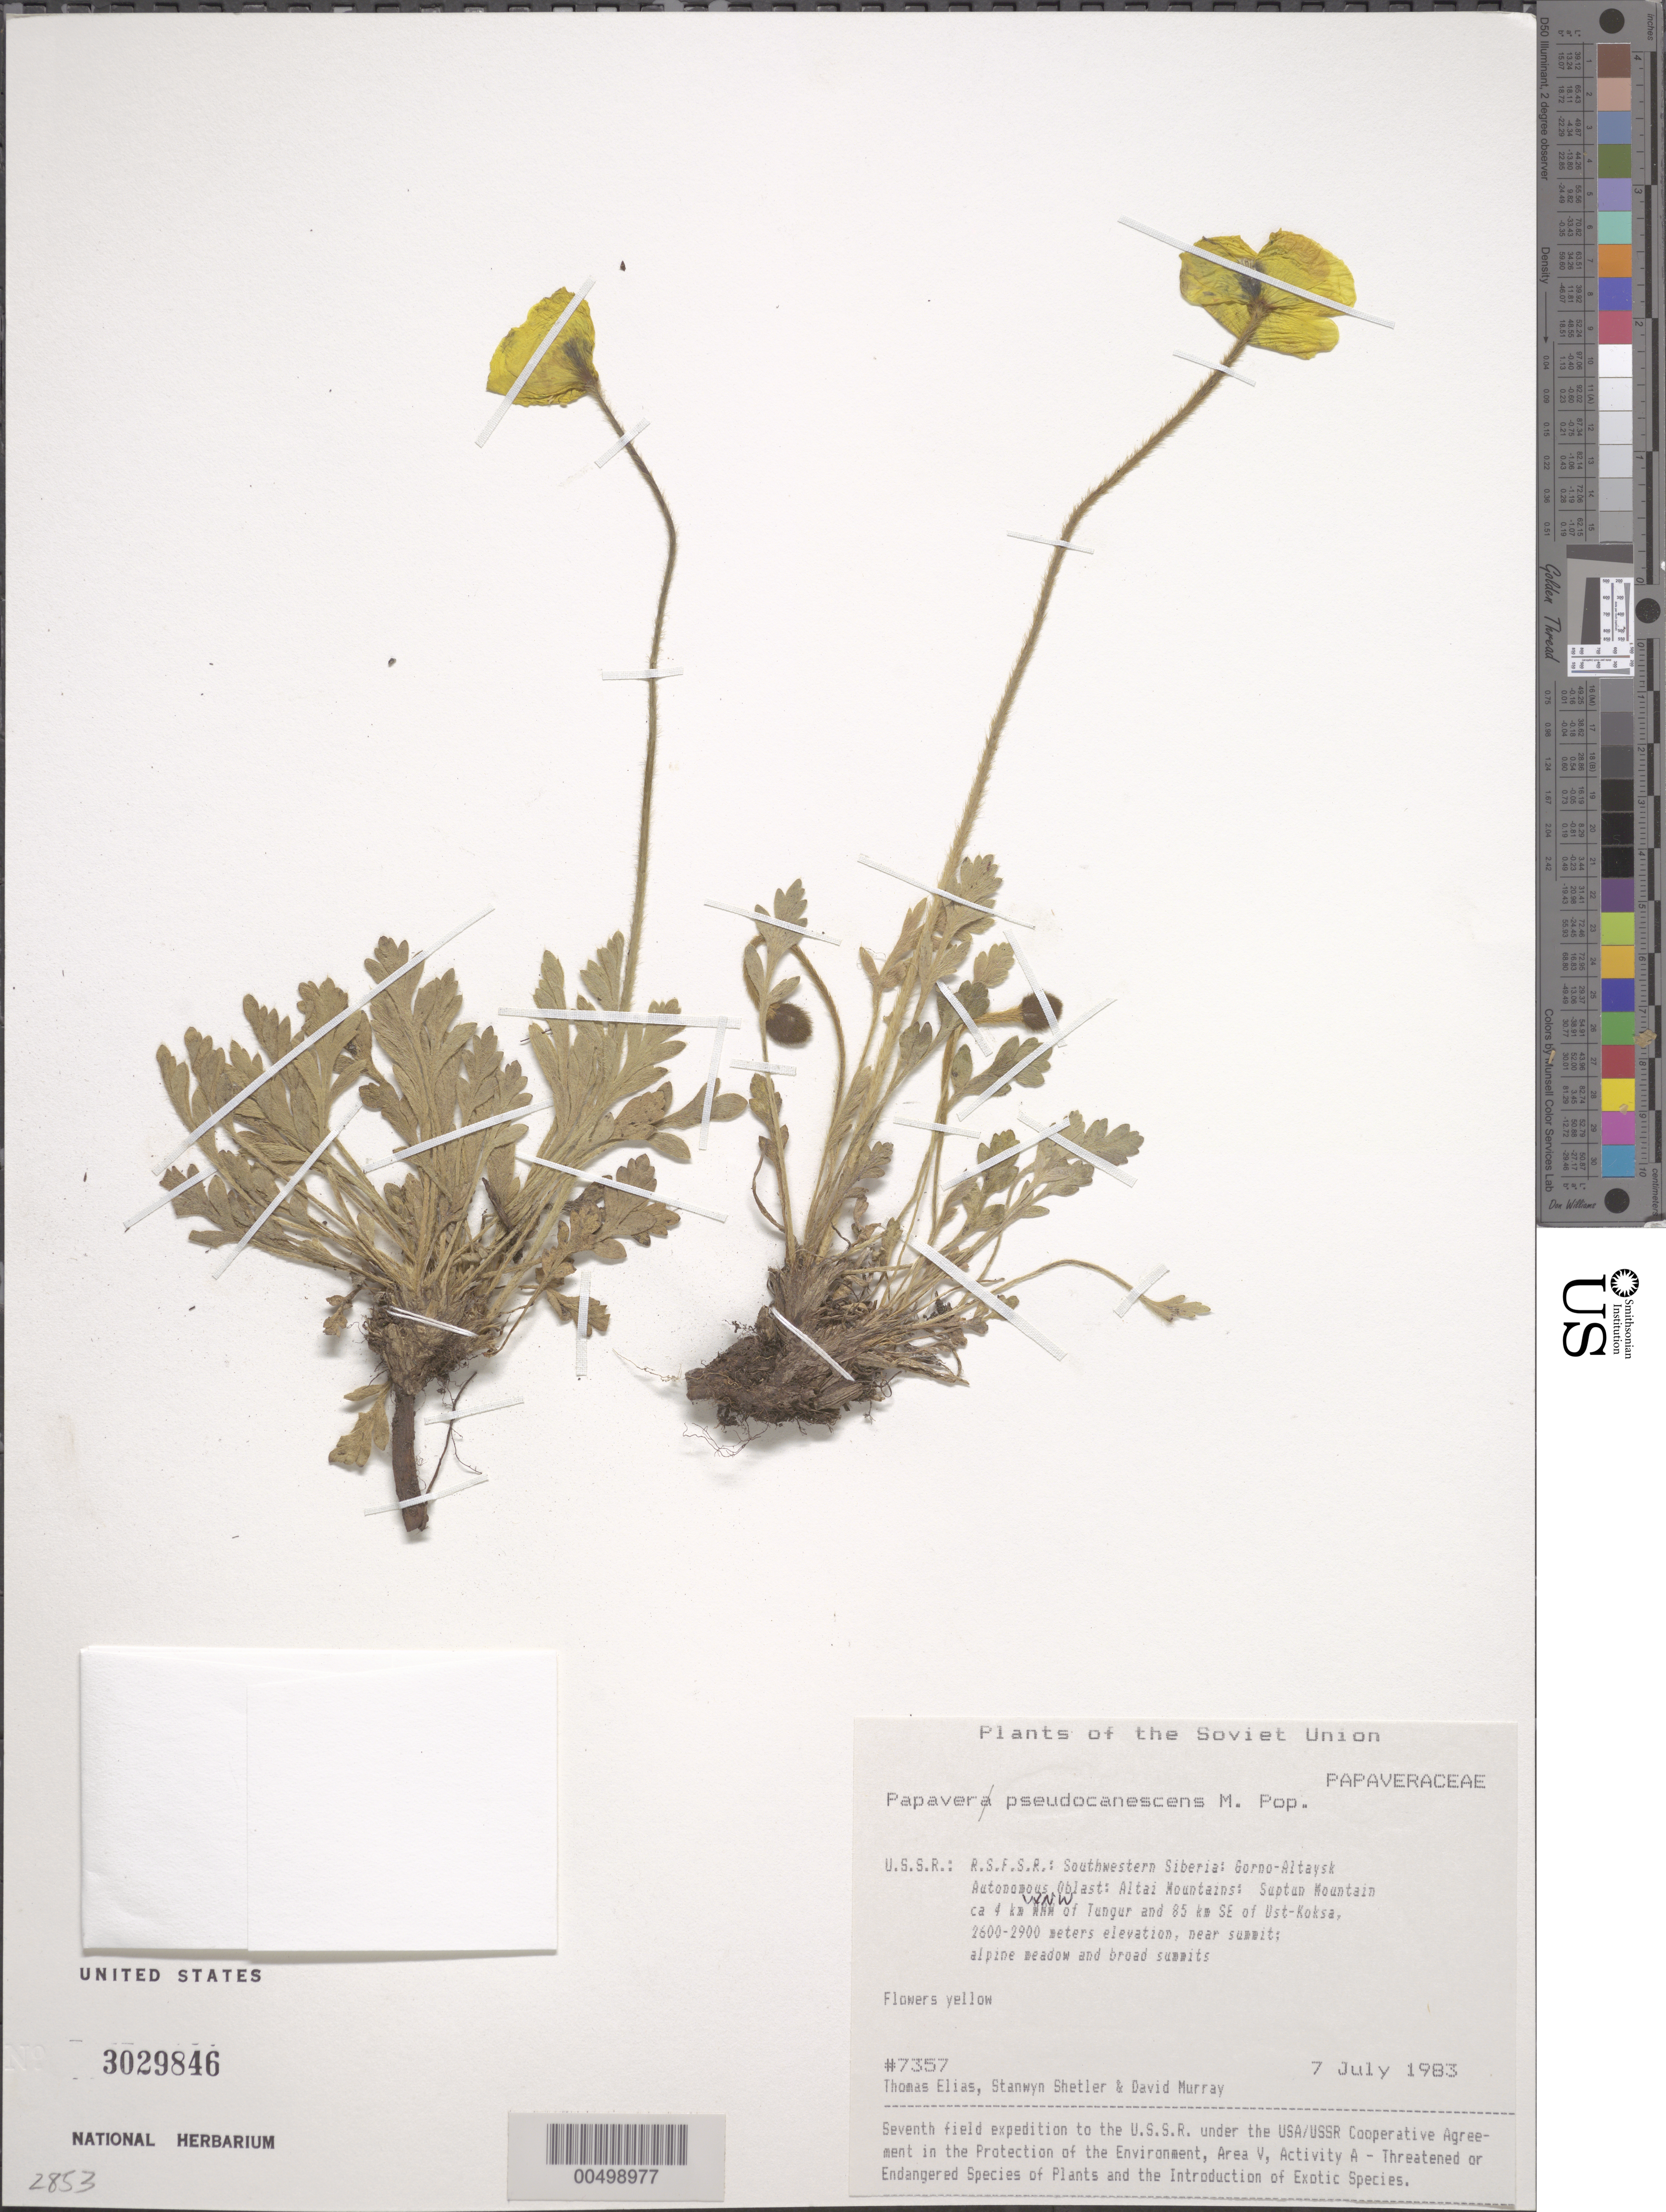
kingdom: Plantae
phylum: Tracheophyta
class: Magnoliopsida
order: Ranunculales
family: Papaveraceae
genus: Papaver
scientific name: Papaver pseudocanescens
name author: M. Pop.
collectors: T. Elias, S. Shetler & D. F. Murray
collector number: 7357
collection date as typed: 07 Jul 1983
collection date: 1983-07-07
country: Russian Federation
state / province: Altai Republic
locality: Altai Mountains, Suptun Mountain, ca. 4 km WNW of Tungur and 85 km SE of Ust-Koksa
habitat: near summit; alpine meadows and broad summits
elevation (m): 2600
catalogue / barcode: US 3029846